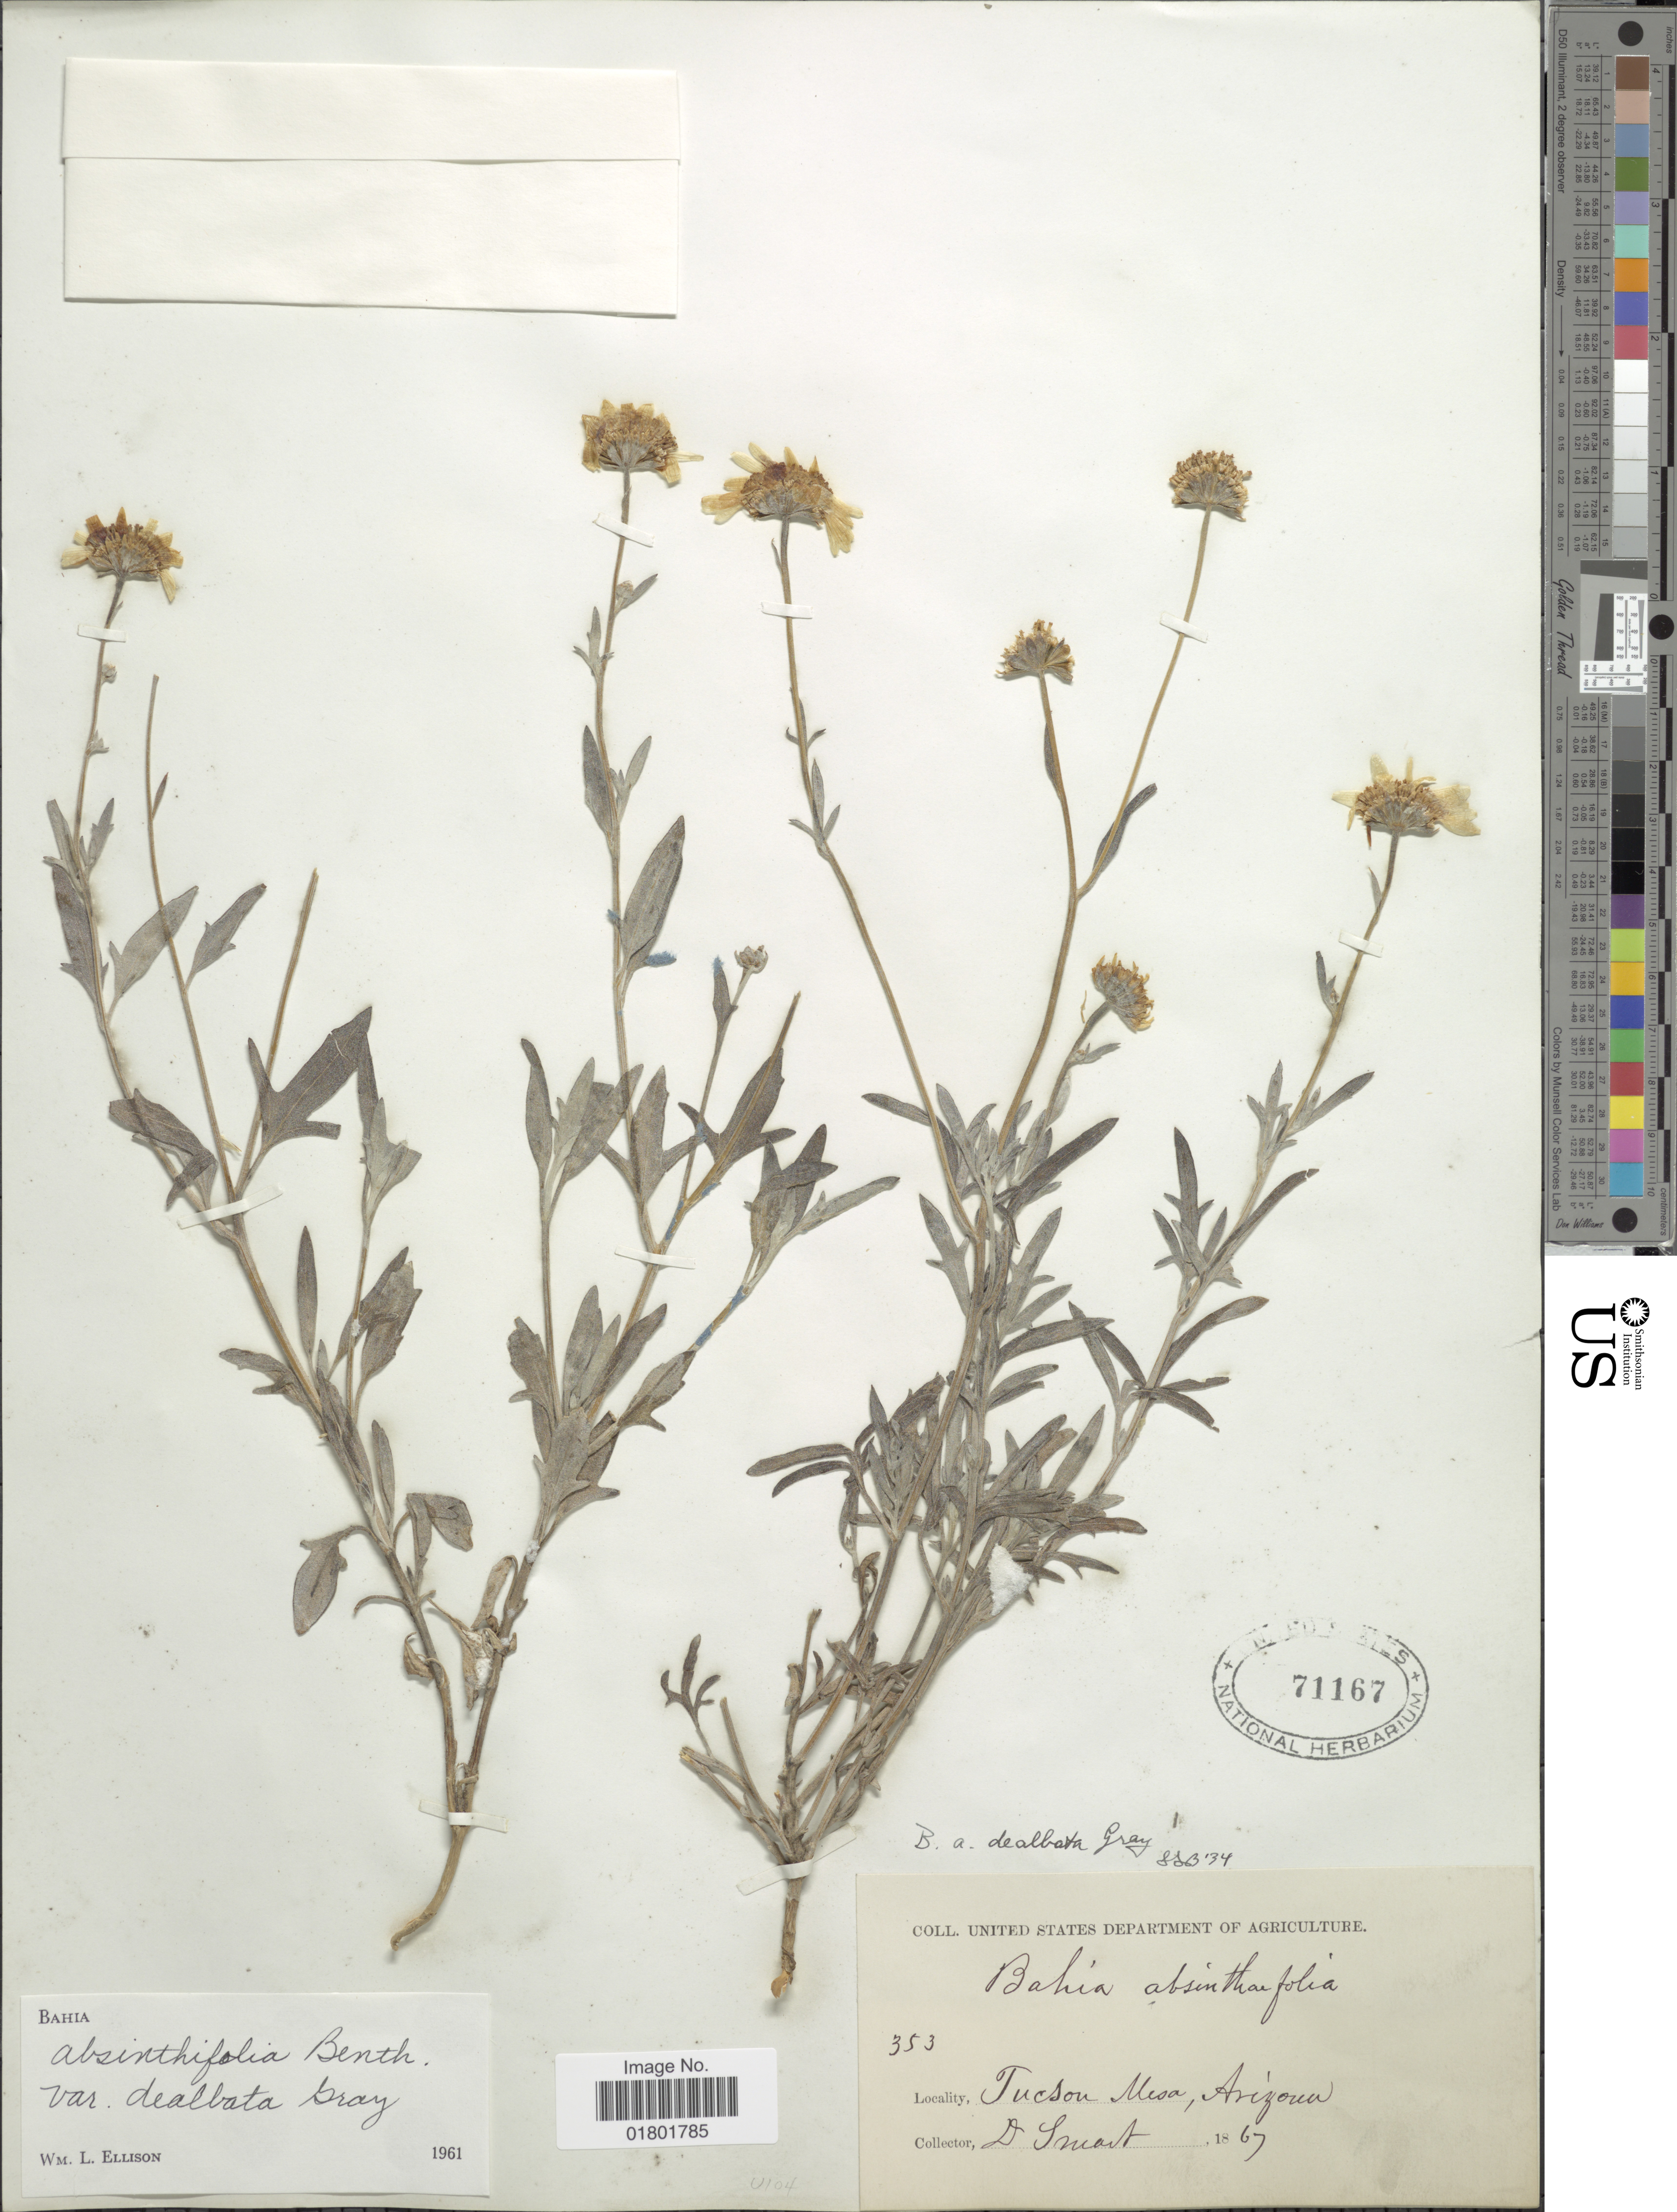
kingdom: Plantae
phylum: Tracheophyta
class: Magnoliopsida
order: Asterales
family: Asteraceae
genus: Bahia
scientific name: Bahia absinthifolia var. dealbata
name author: A. Gray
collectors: D. R. Smart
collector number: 353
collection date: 1867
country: United States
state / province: Arizona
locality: Tucson, Mesa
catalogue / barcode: US 71167